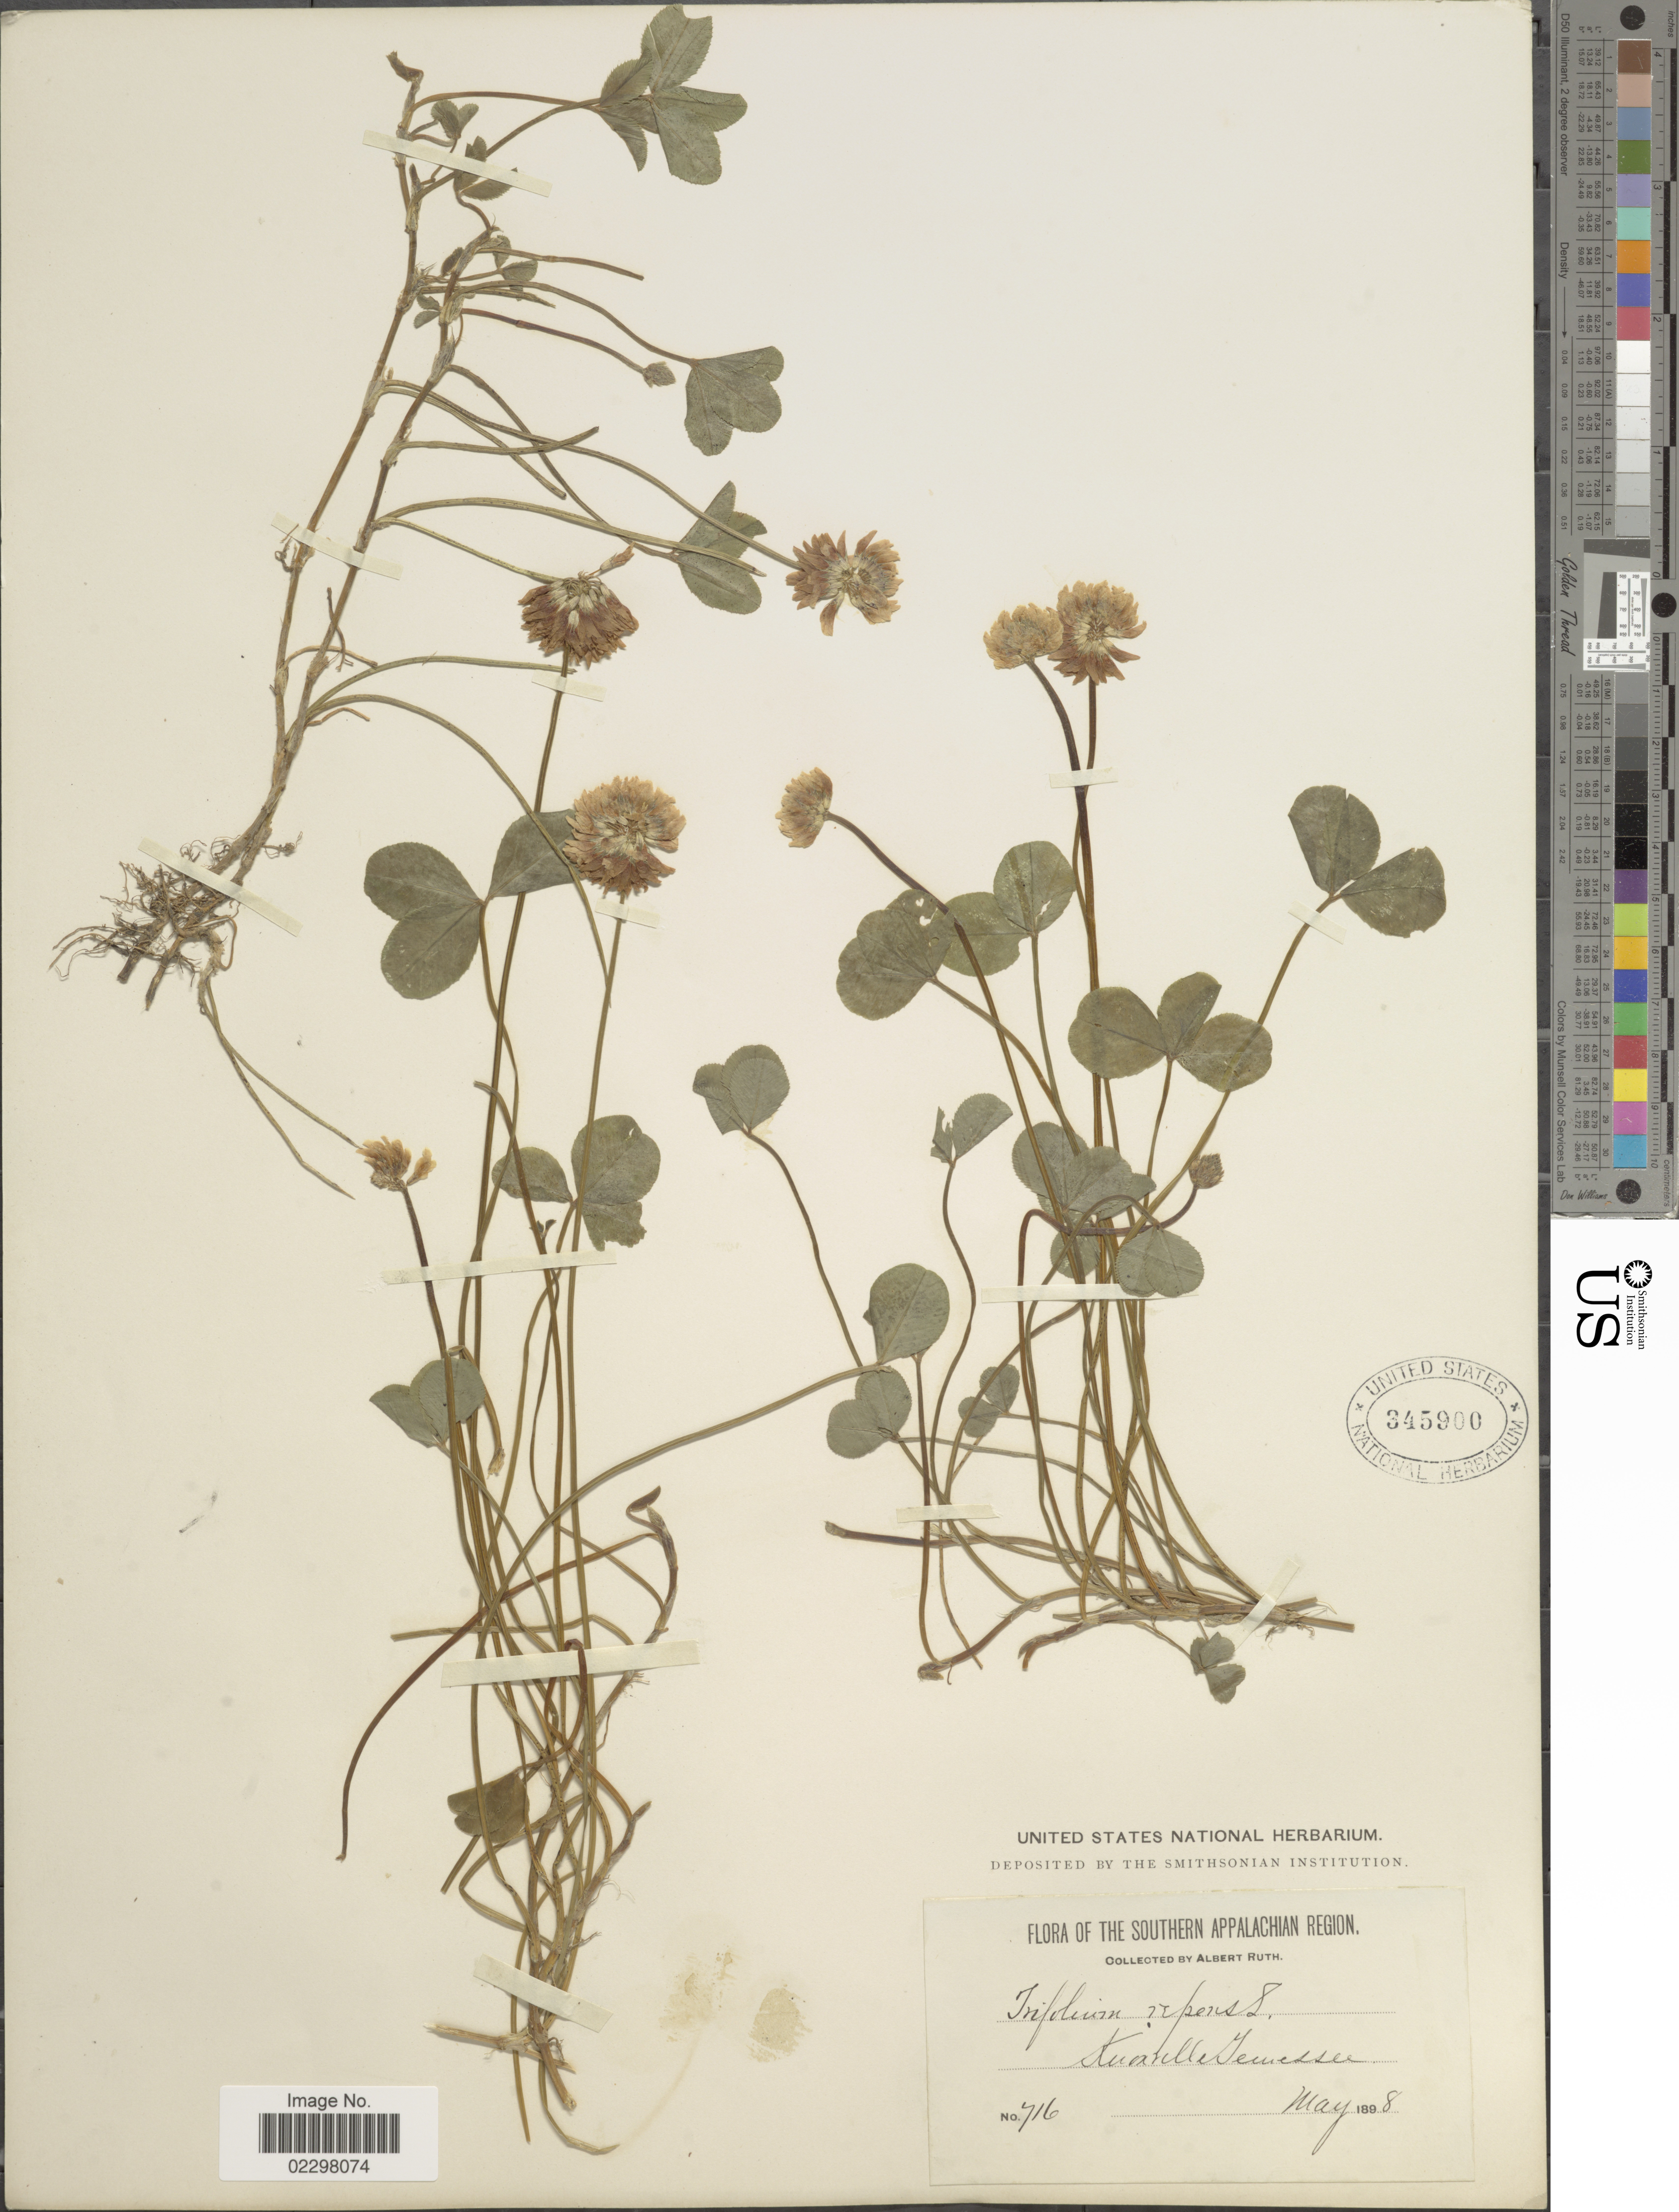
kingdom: Plantae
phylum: Tracheophyta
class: Magnoliopsida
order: Fabales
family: Fabaceae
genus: Trifolium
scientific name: Trifolium repens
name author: L.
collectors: A. Ruth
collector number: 716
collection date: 1898-05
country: United States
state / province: Tennessee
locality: Southern Appalachian Region, Knoxville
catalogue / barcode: US 345900